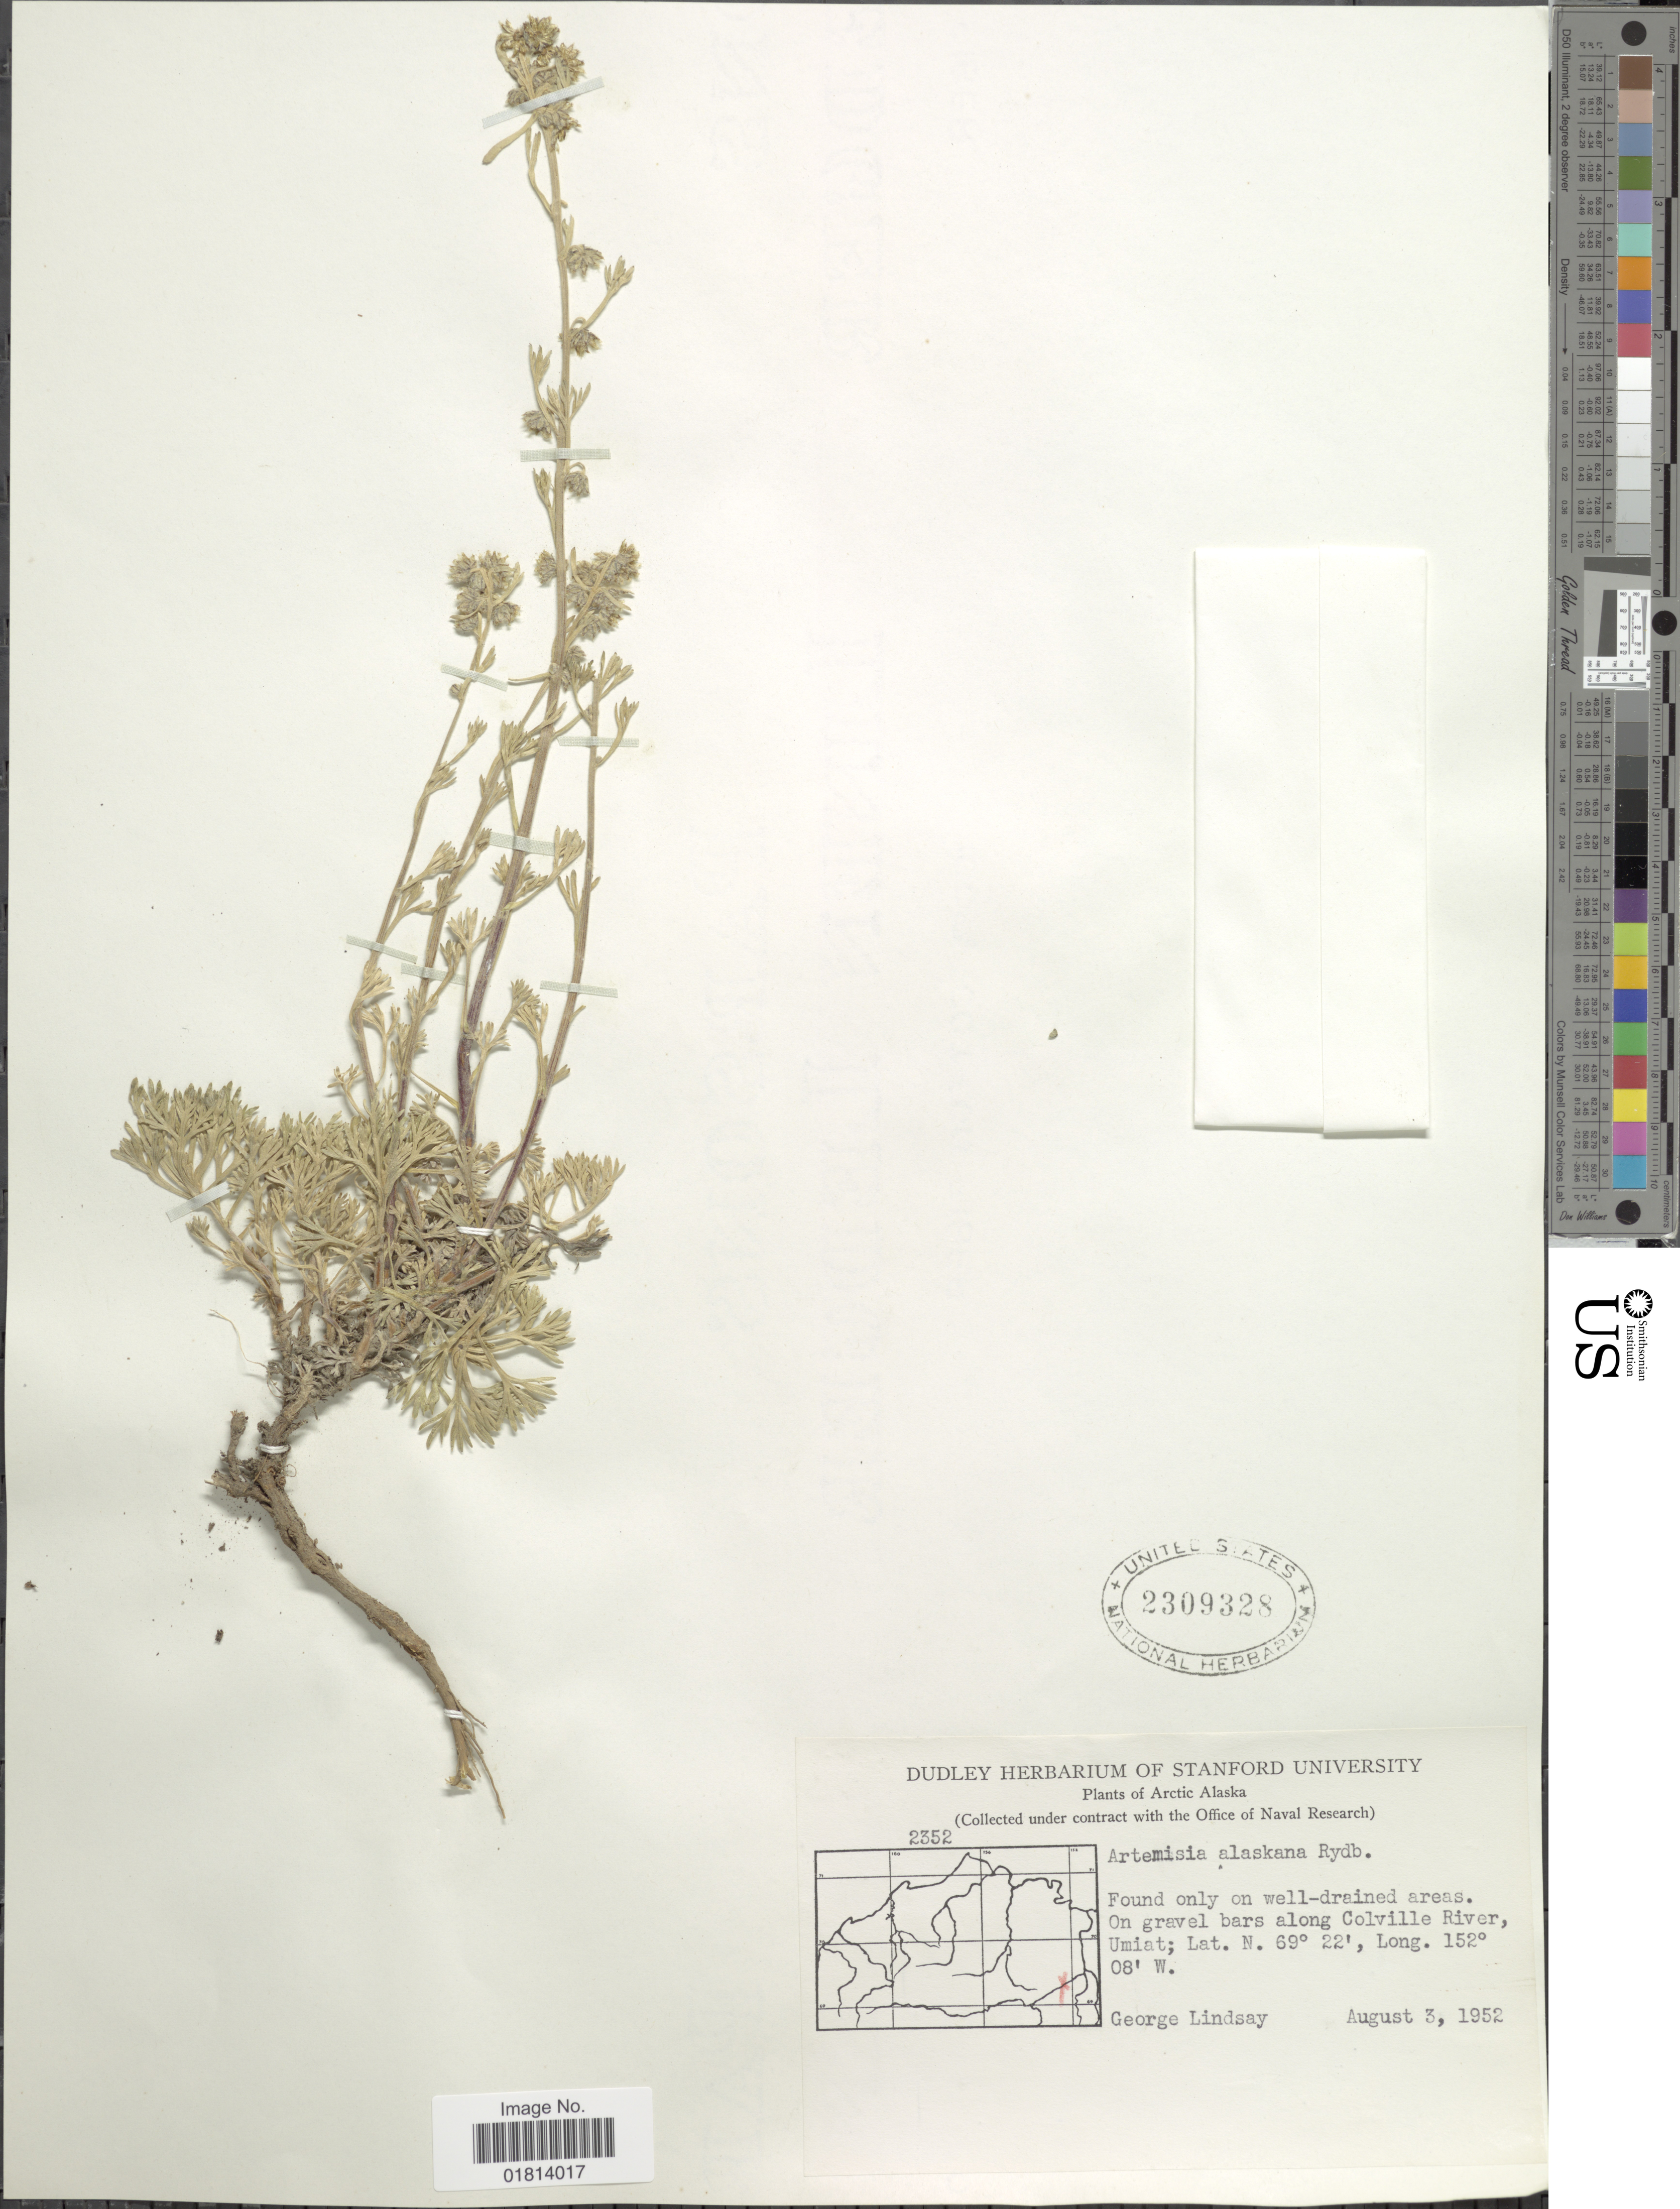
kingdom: Plantae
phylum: Tracheophyta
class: Magnoliopsida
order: Asterales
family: Asteraceae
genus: Artemisia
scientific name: Artemisia alaskana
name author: Rydb.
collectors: G. Lindsay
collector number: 2352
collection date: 1952-08-03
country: United States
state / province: Alaska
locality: Arctic Alaska. On gravel bars along Colville River, Umiat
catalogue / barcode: US 2309328